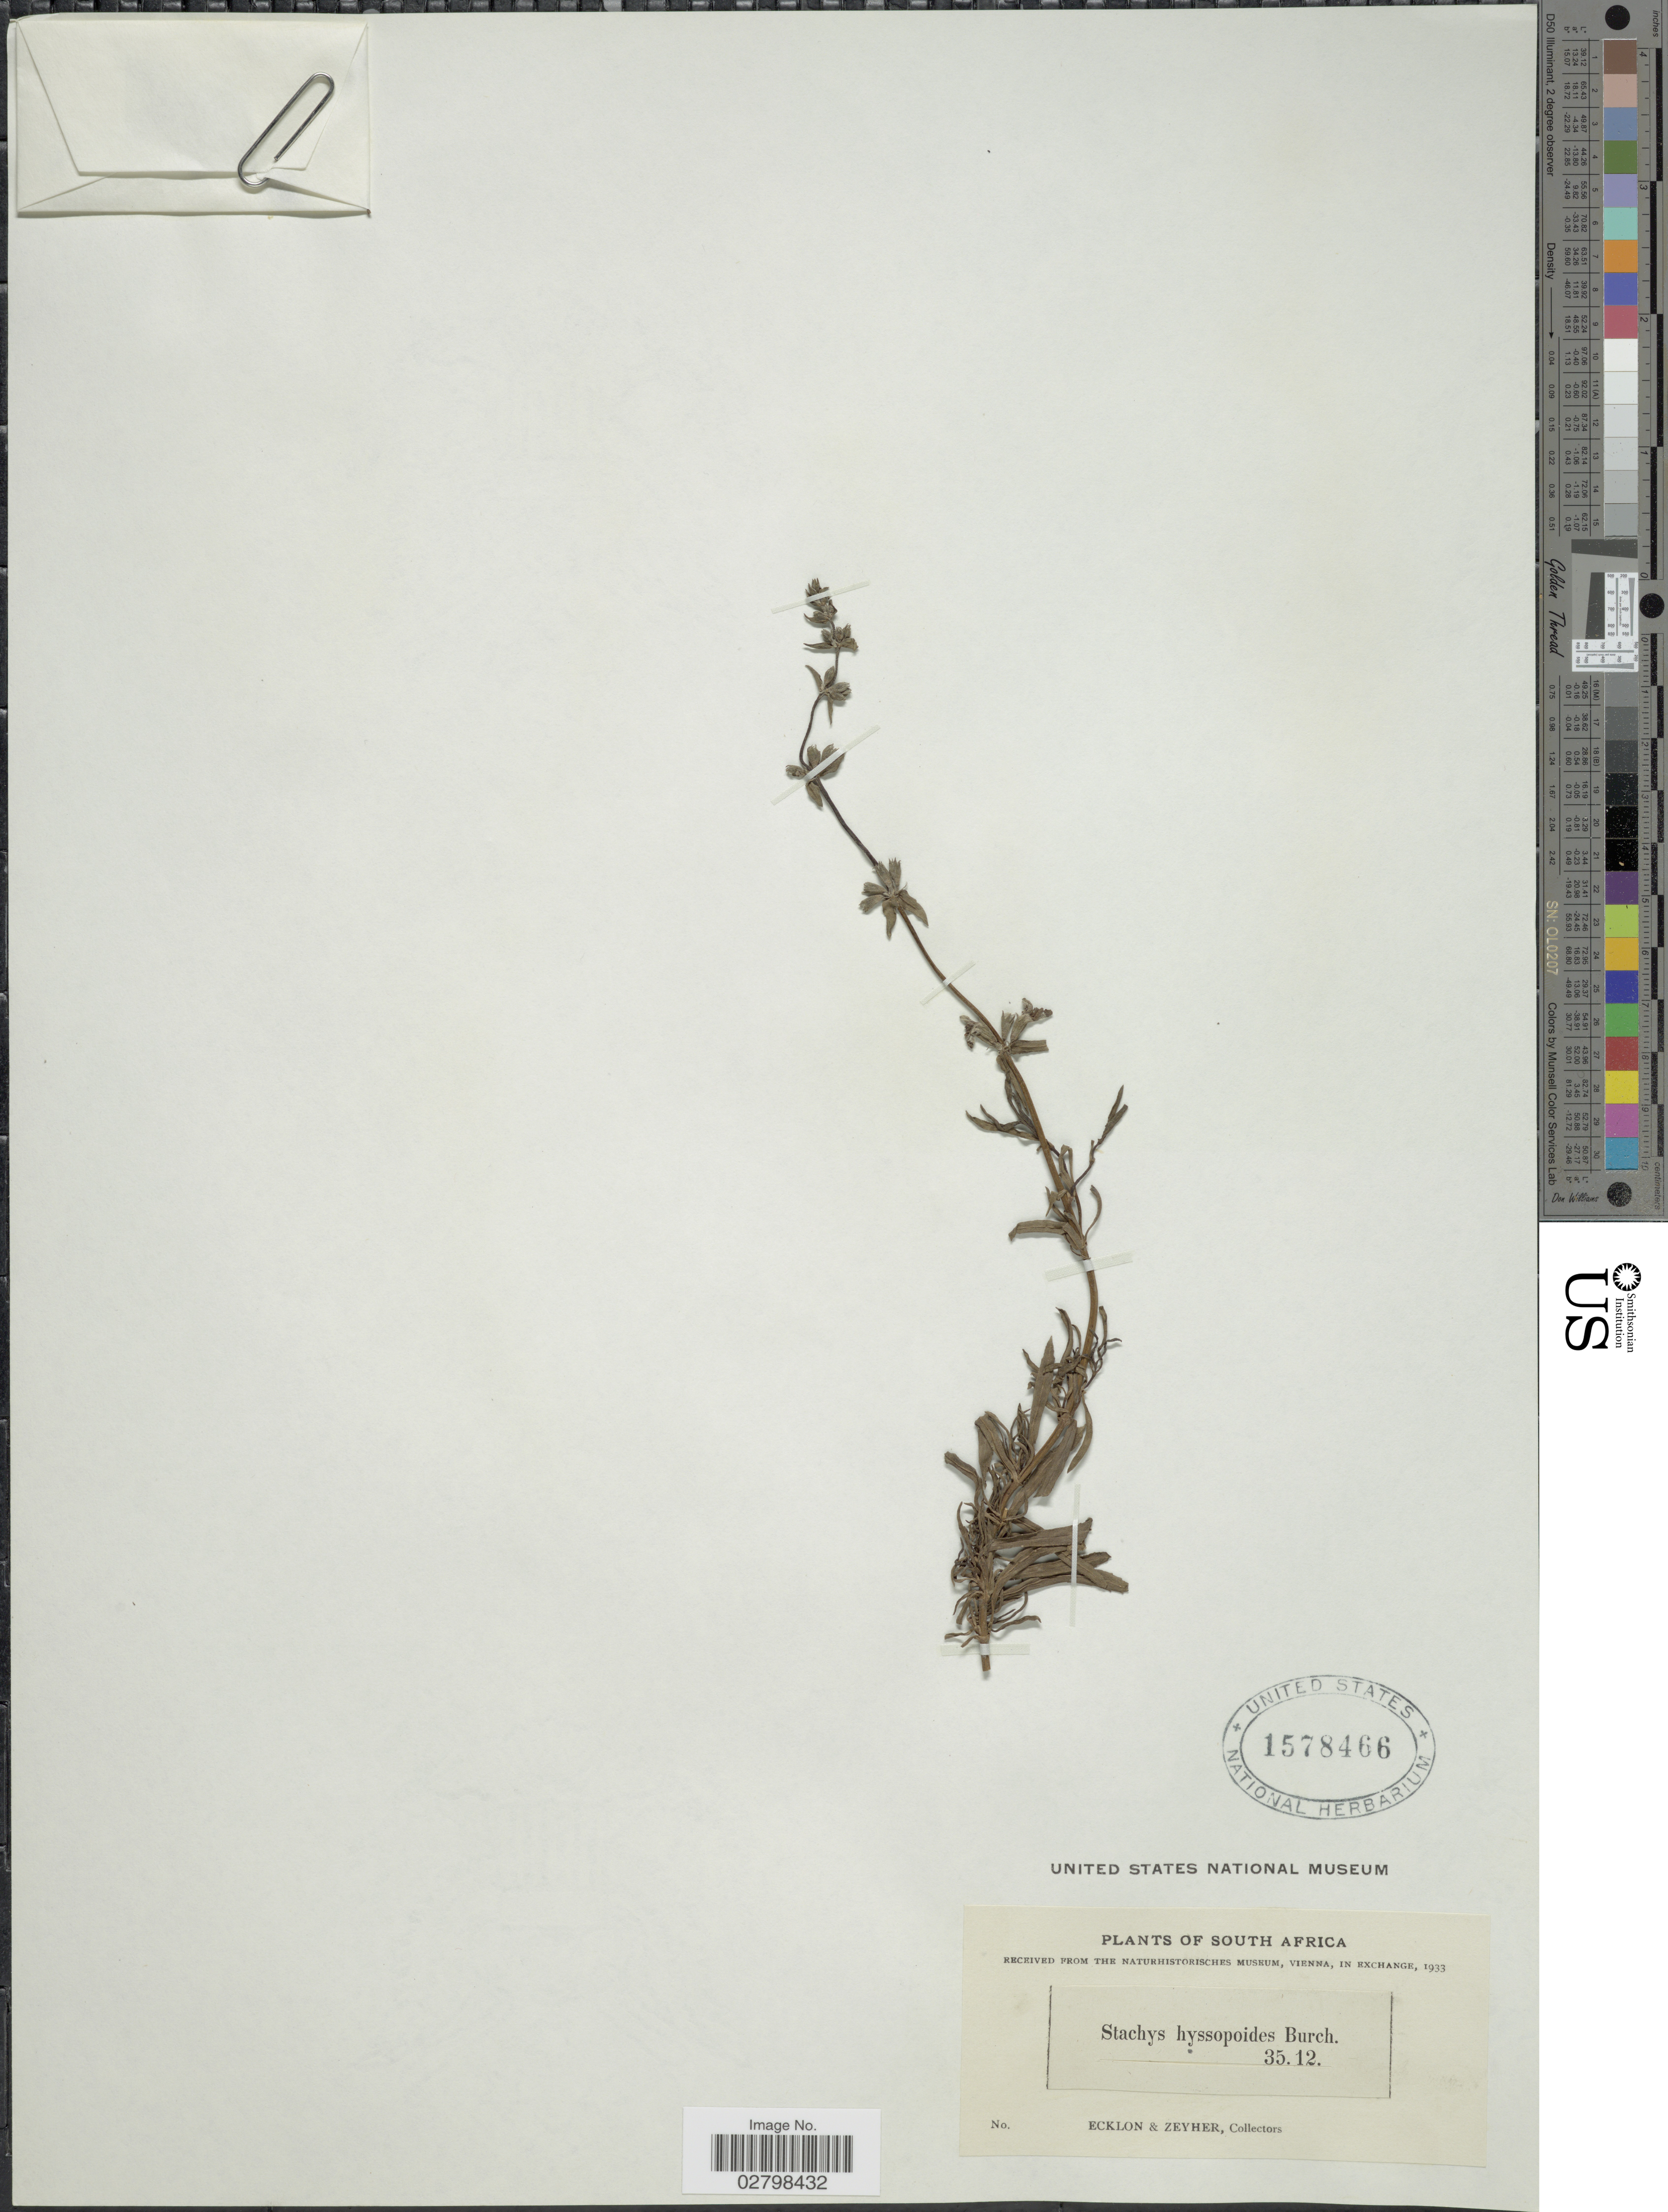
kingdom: Plantae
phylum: Tracheophyta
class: Magnoliopsida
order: Lamiales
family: Lamiaceae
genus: Stachys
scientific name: Stachys hyssopoides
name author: Burch. ex Benth.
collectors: -. Ecklon & -. Zeyher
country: South Africa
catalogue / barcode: US 1578466